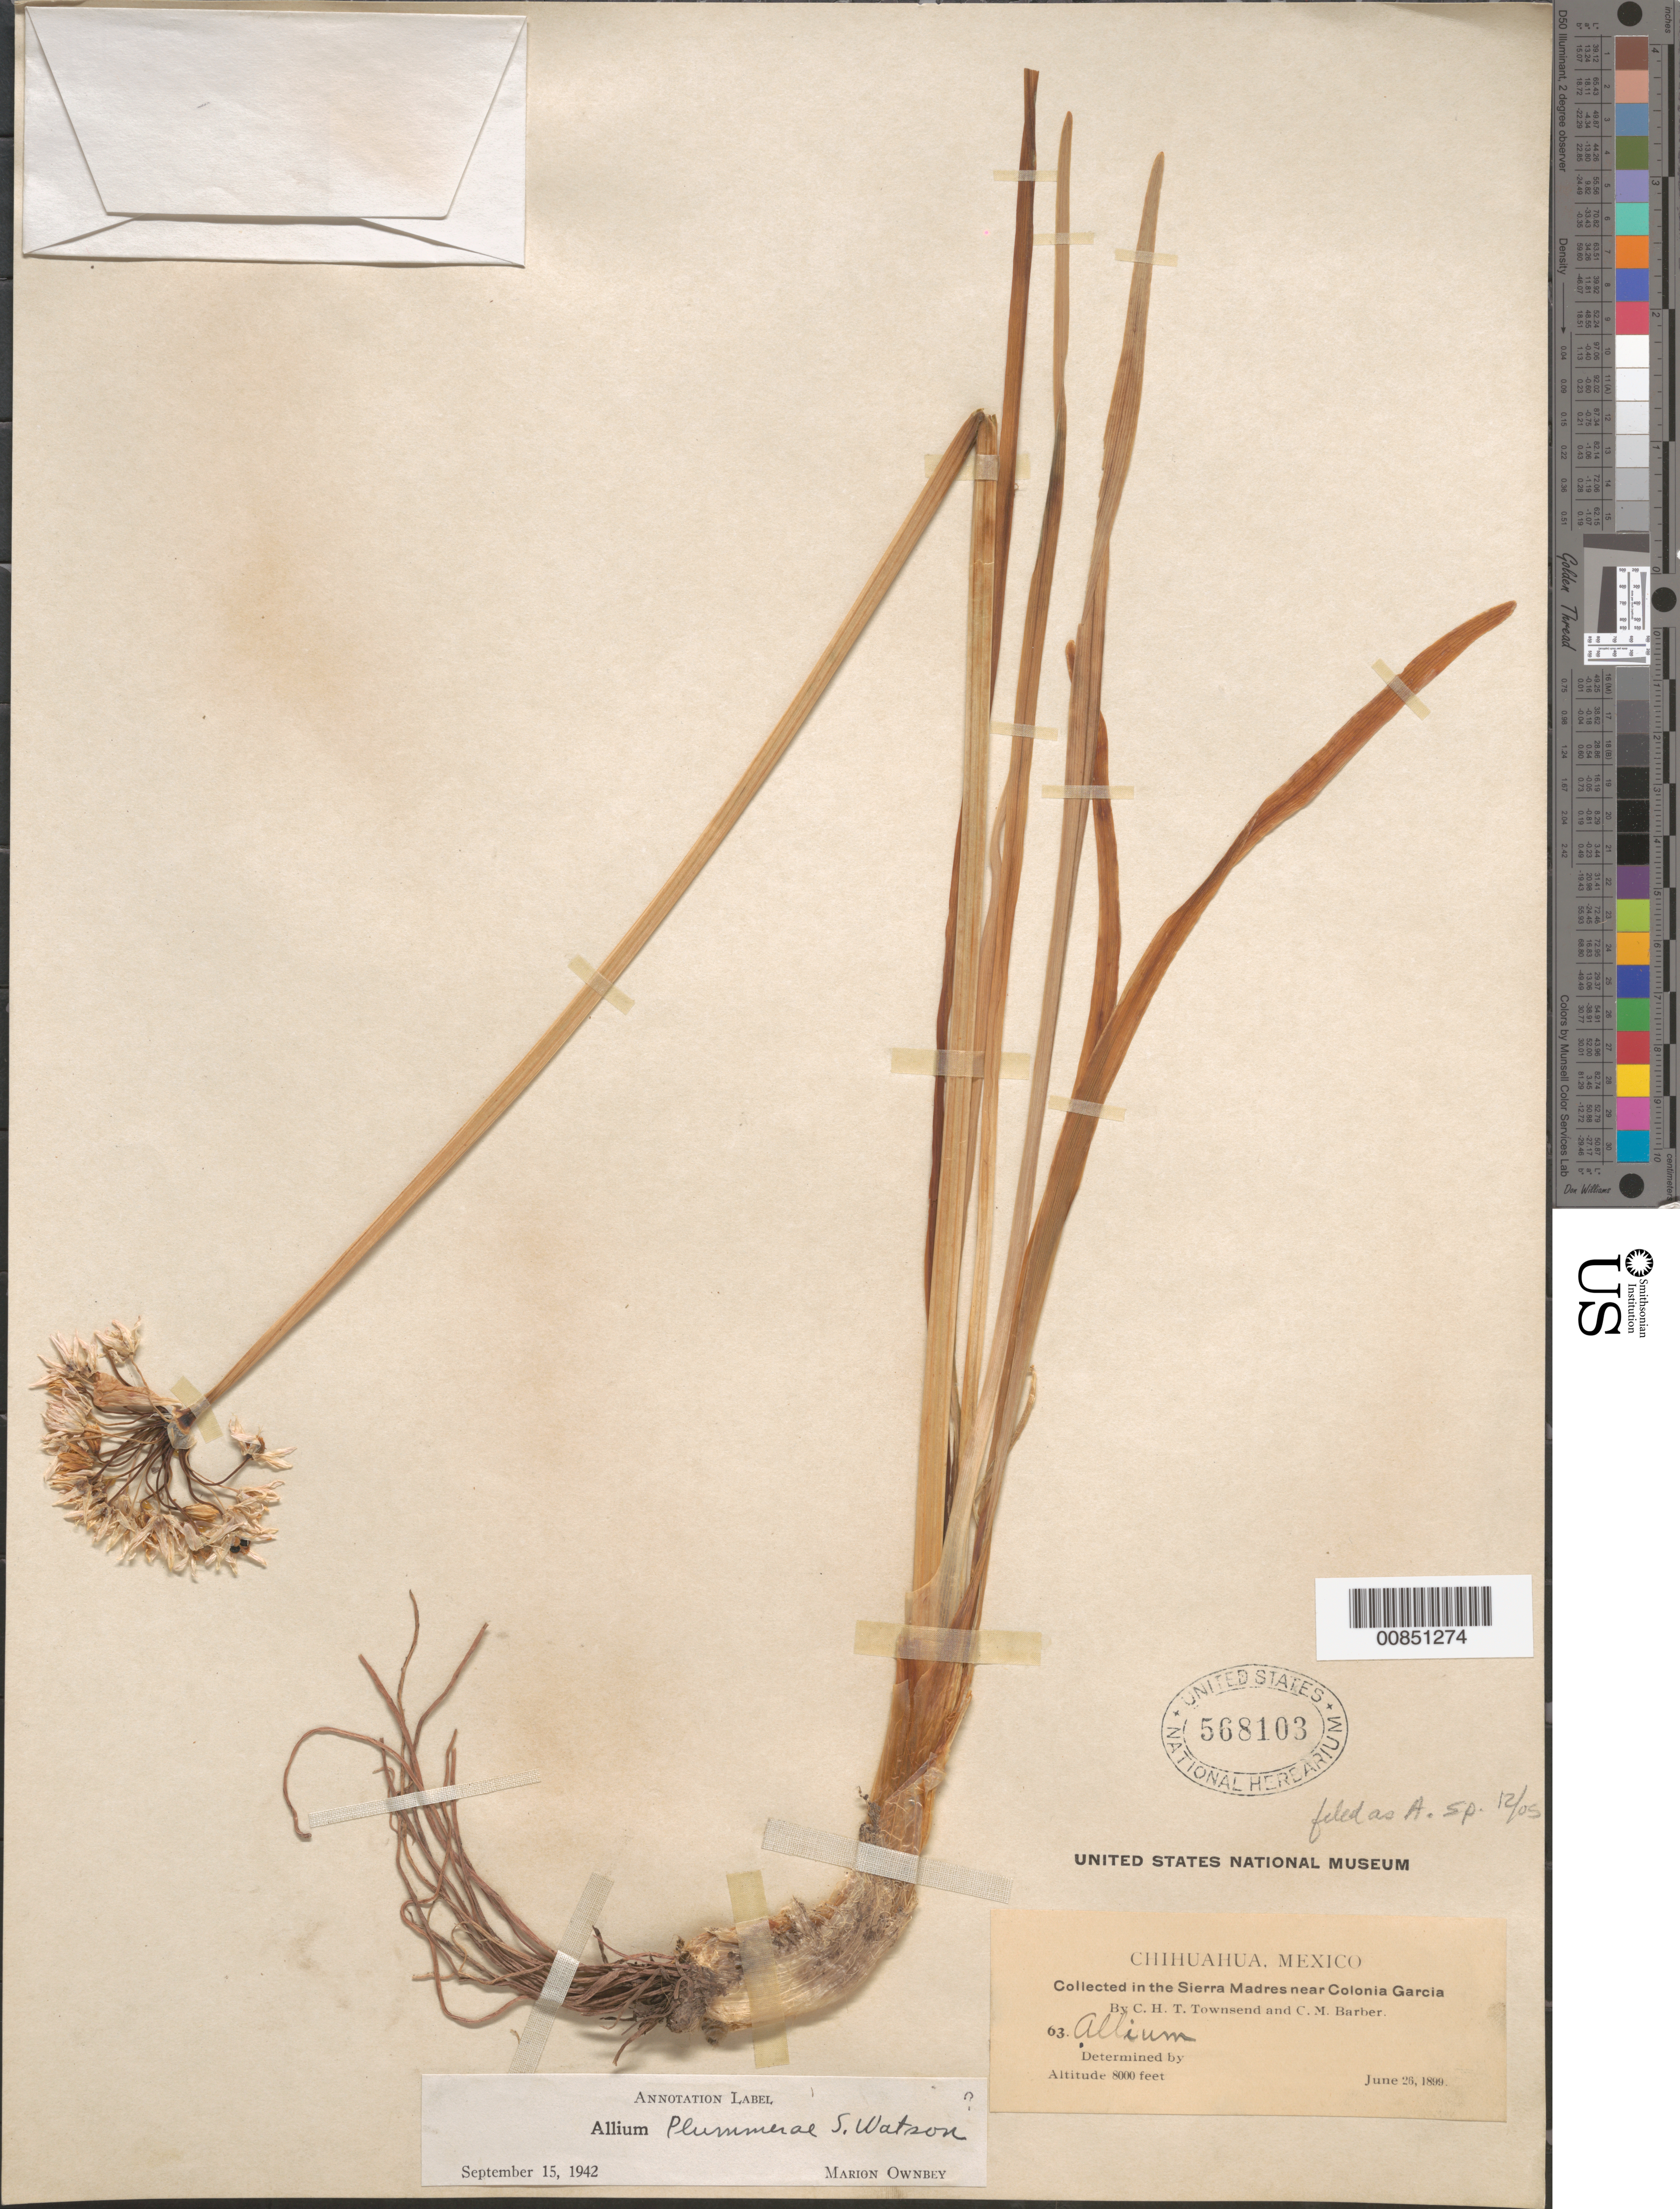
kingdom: Plantae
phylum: Tracheophyta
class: Liliopsida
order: Asparagales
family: Amaryllidaceae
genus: Allium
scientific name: Allium sp.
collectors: C. H. T. Townsend & C. Barber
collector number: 63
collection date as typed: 26 Jun 1899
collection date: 1899-06-26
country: Mexico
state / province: Chihuahua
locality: Sierra Madre near Colonia García.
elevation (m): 2438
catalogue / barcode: US 568103